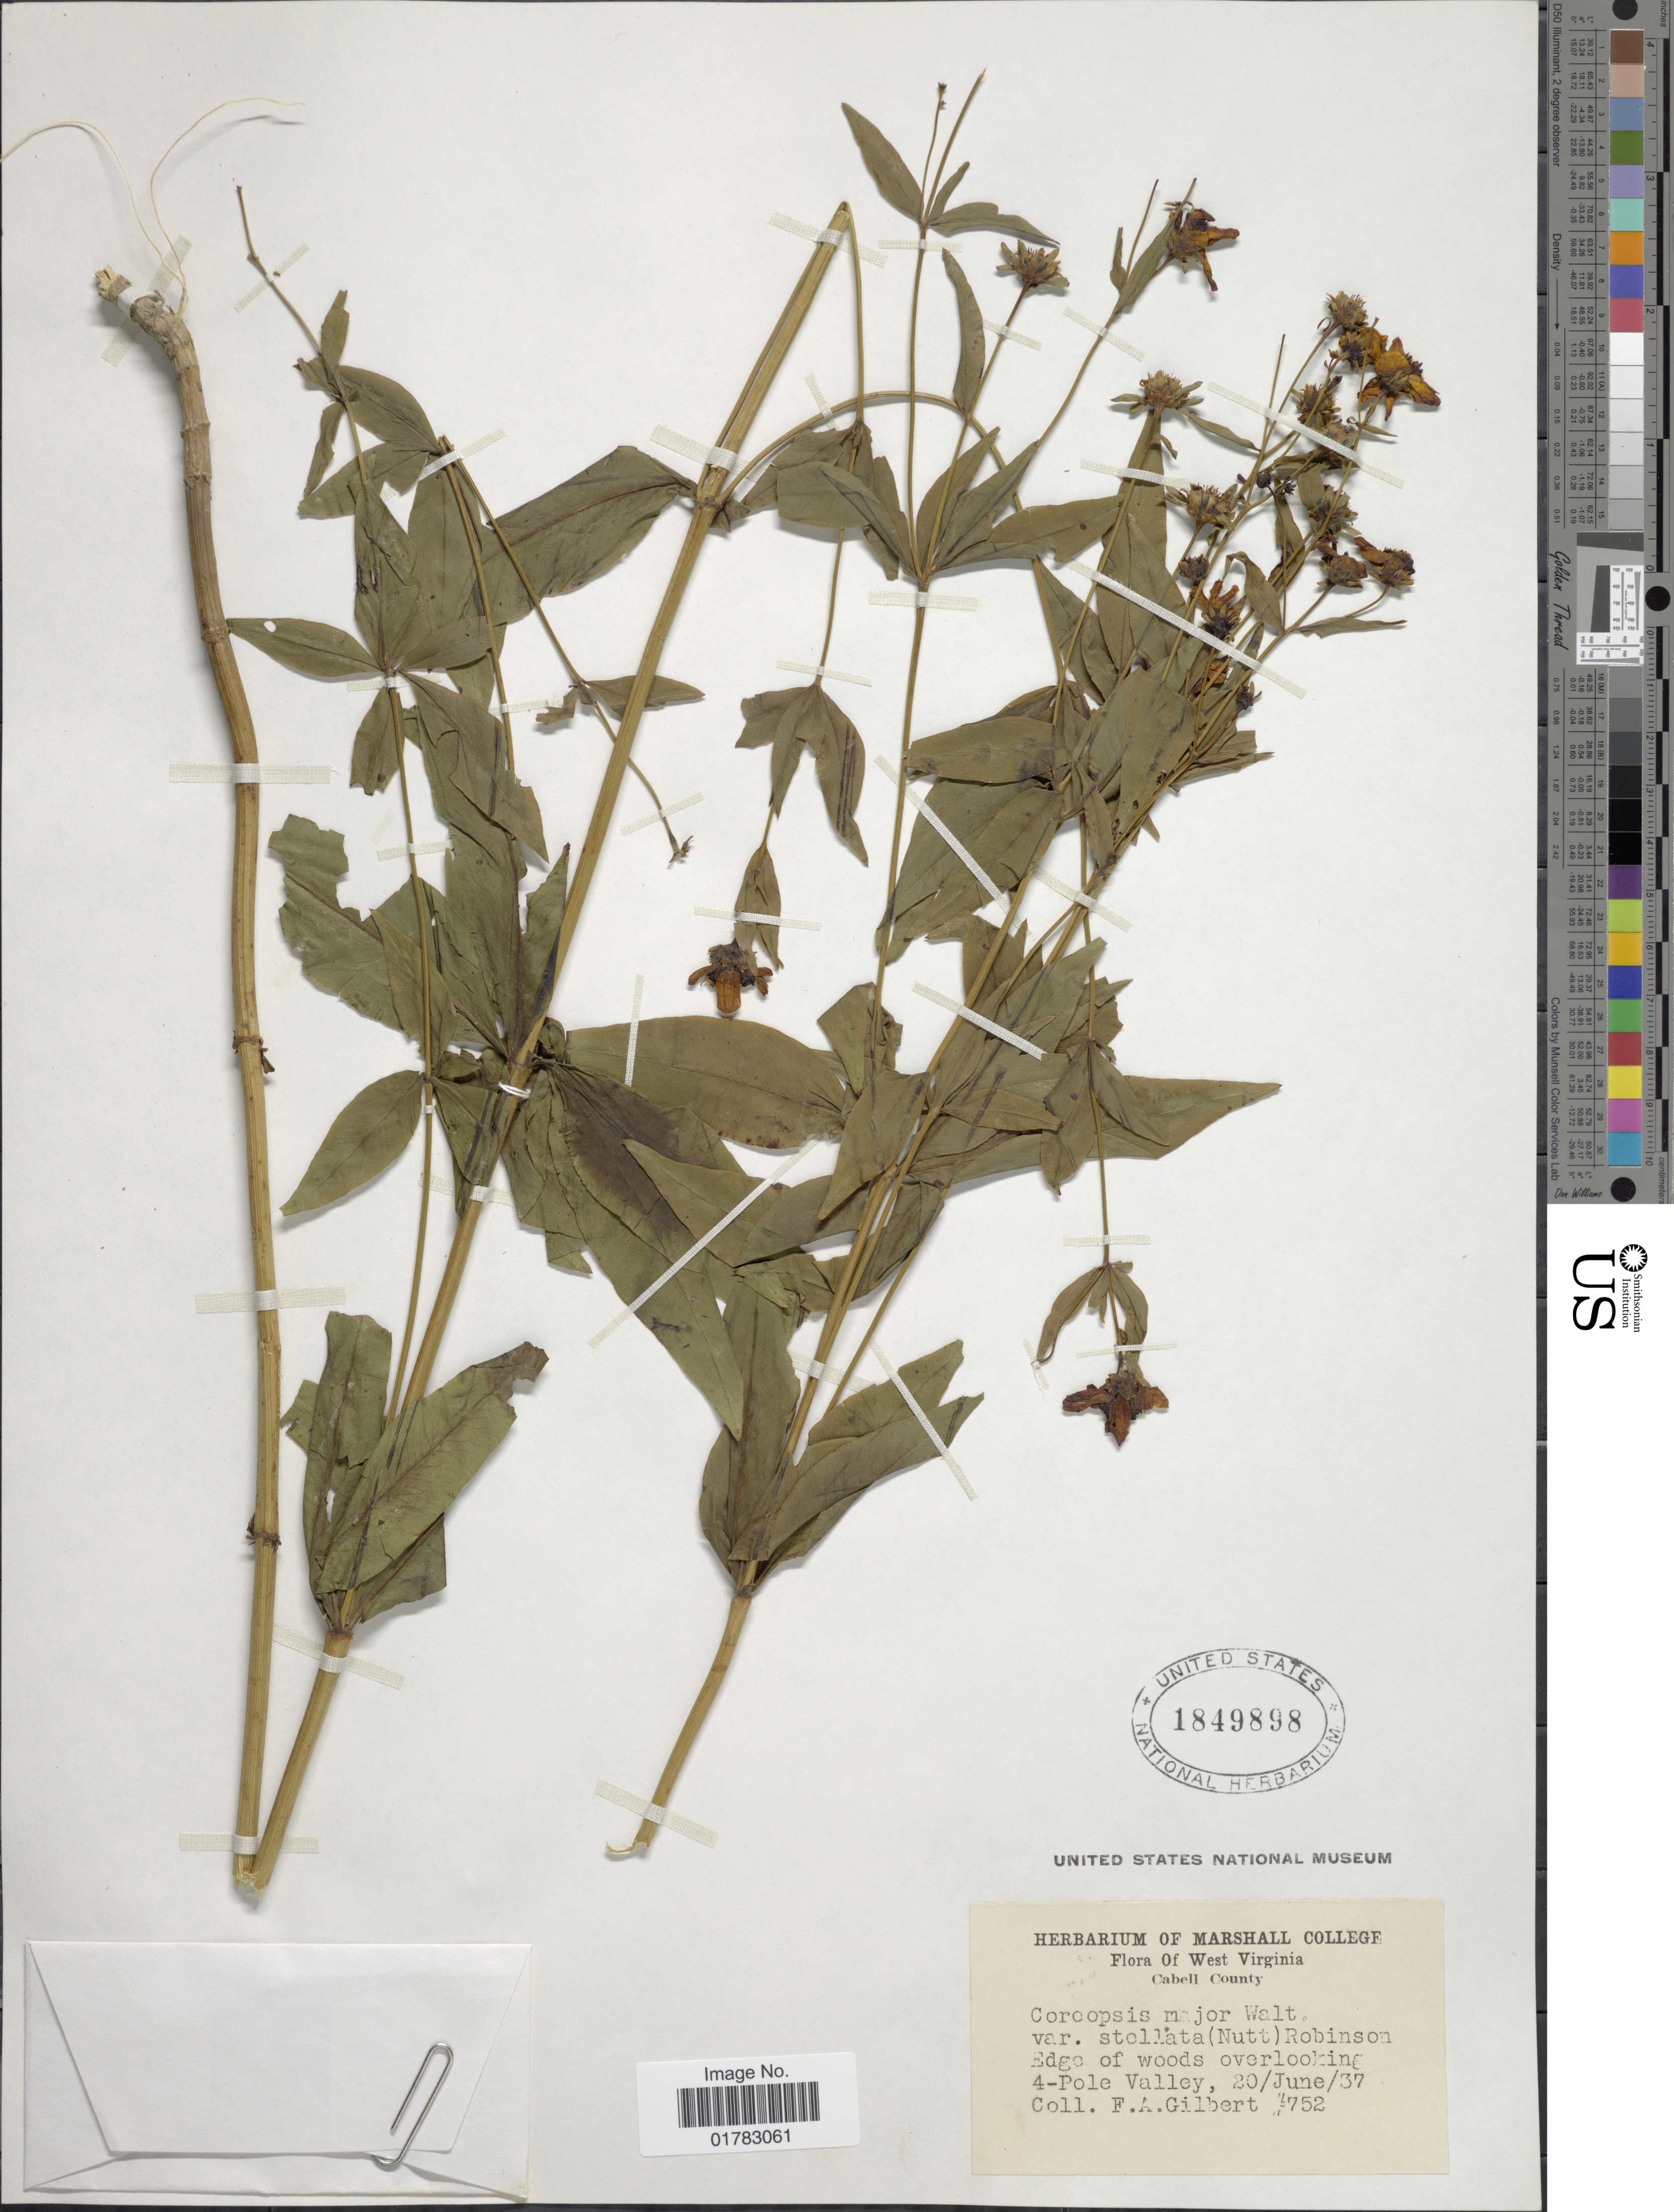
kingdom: Plantae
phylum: Tracheophyta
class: Magnoliopsida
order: Asterales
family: Asteraceae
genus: Coreopsis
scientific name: Coreopsis major var. stellata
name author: (Nutt.) Torr. & A. Gray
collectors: F. A. Gilbert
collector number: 752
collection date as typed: Transcribed d/m/y: 20/6/37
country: United States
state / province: West Virginia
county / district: Cabell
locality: Cabell County, edge of woods overlooking 4-Pole Valley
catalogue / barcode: US 1849898